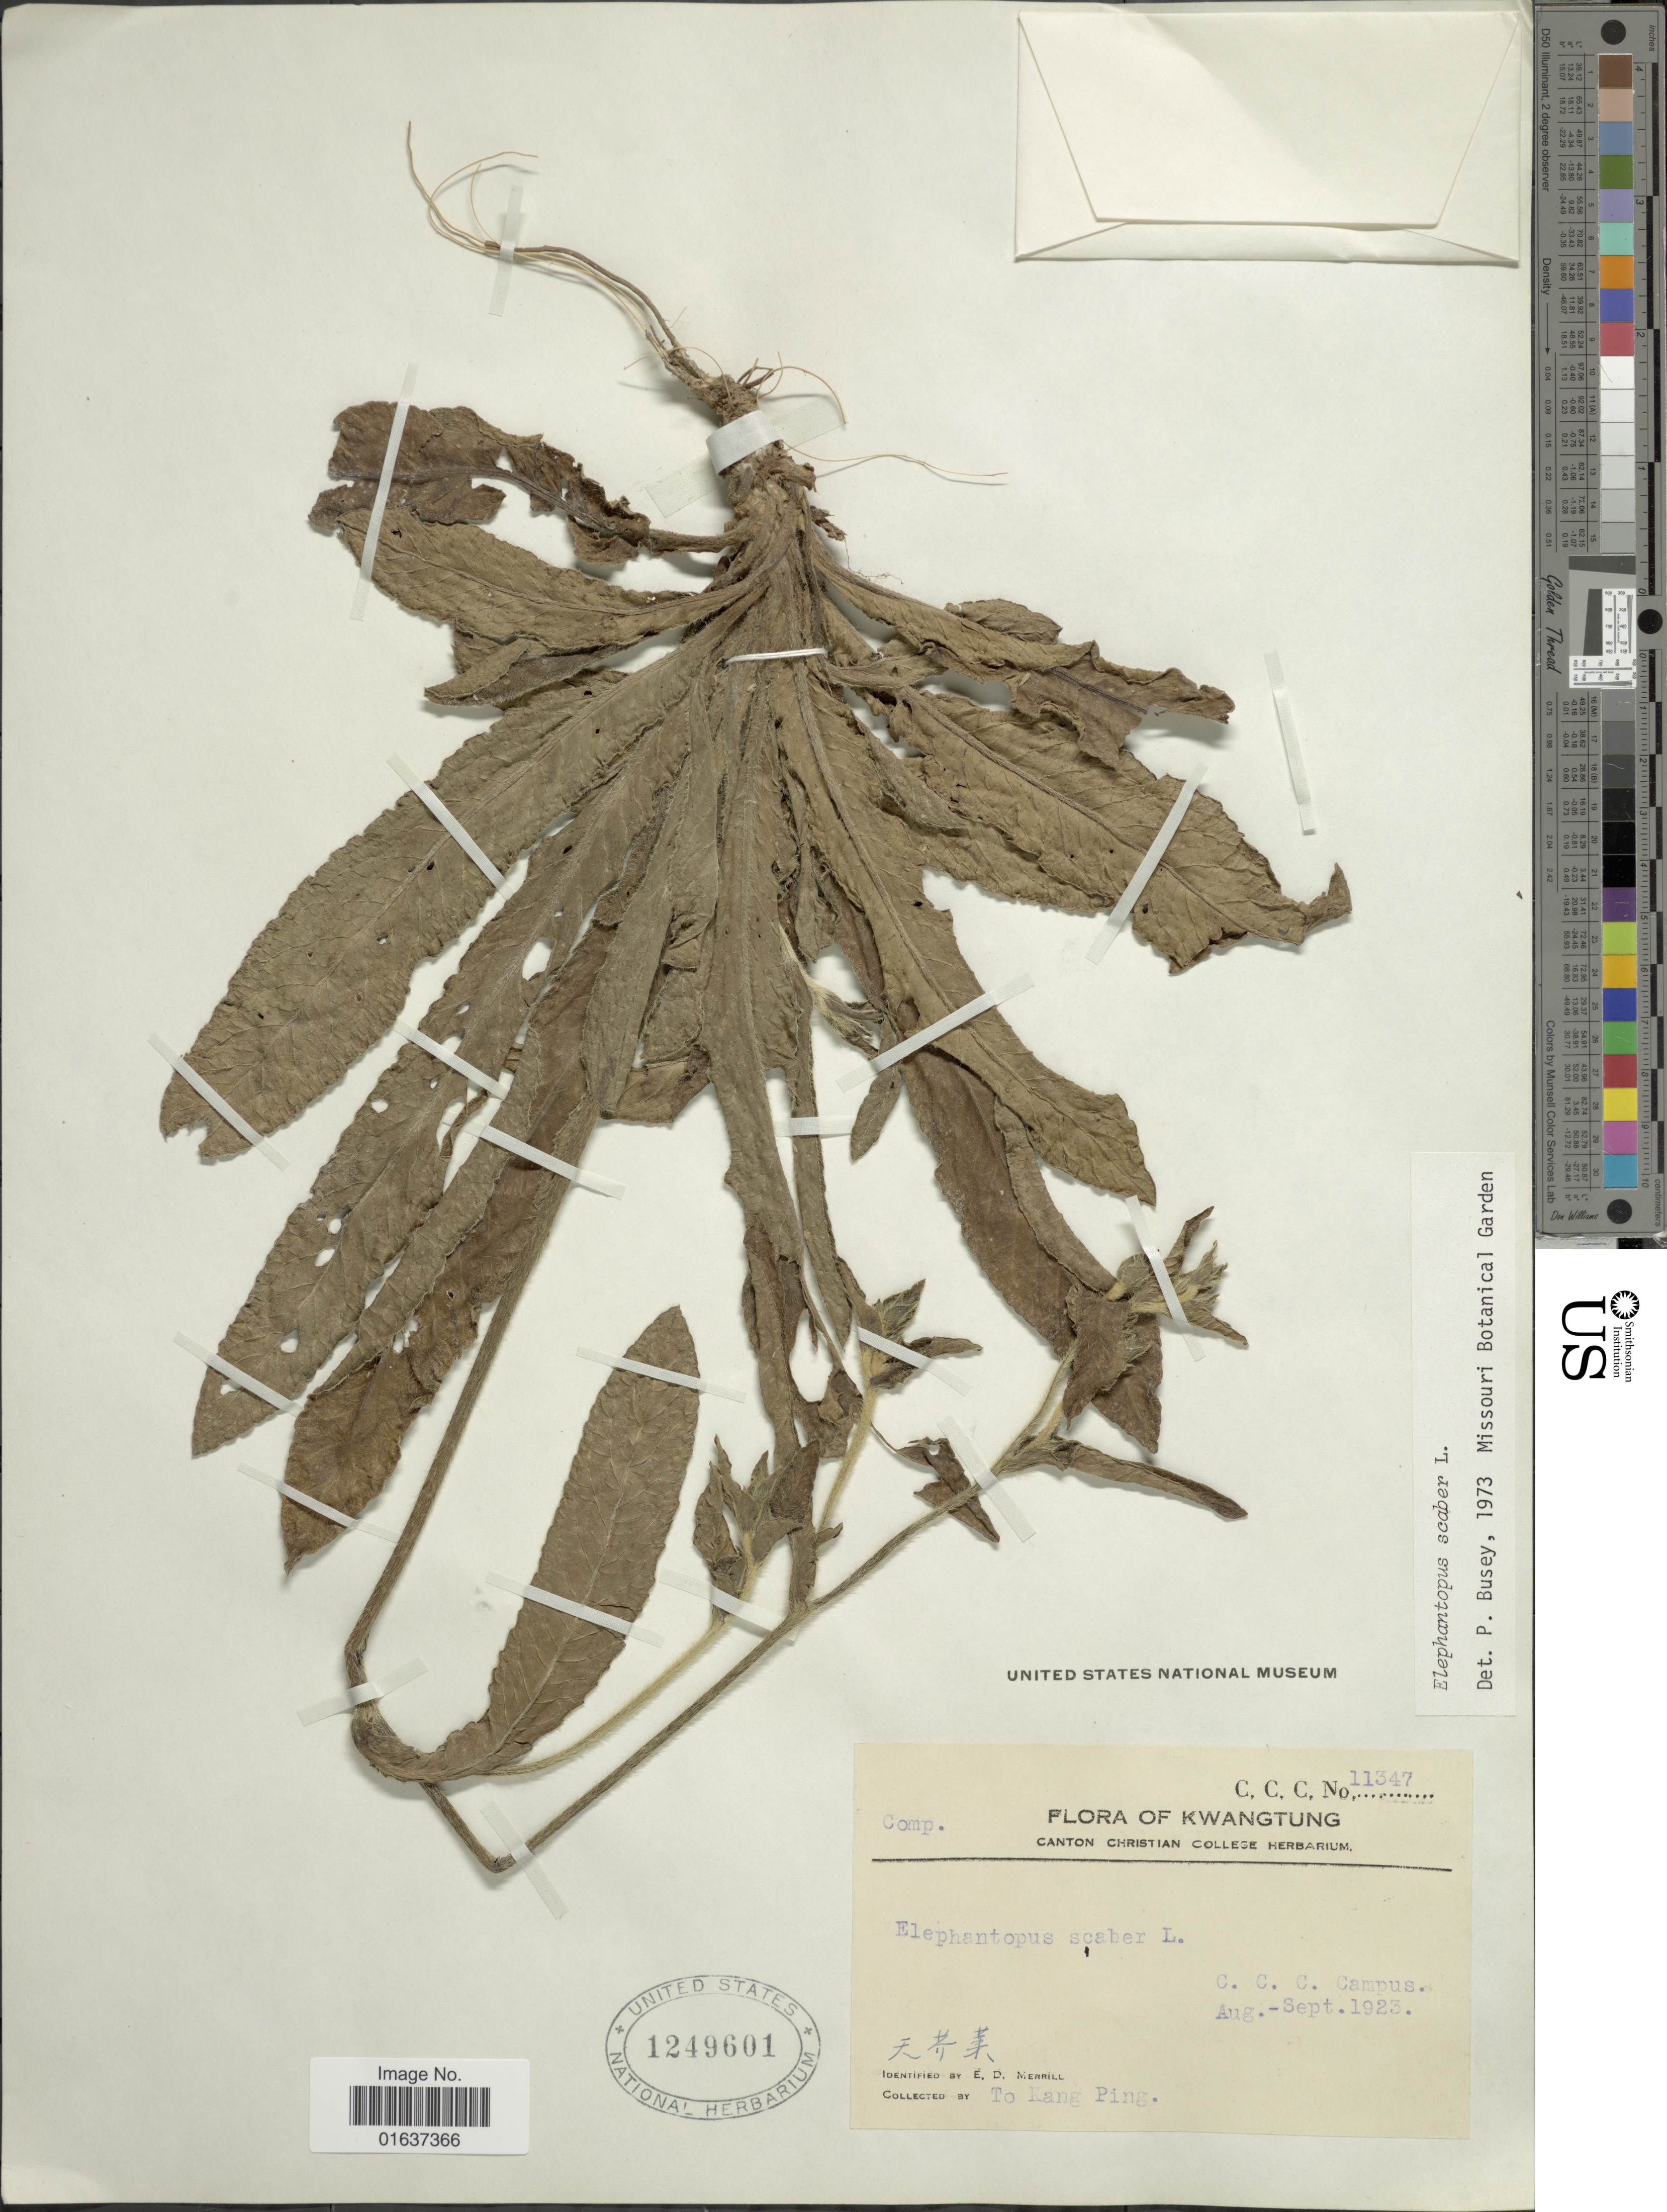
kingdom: Plantae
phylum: Tracheophyta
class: Magnoliopsida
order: Asterales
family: Asteraceae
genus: Elephantopus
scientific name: Elephantopus scaber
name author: L.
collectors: E. D. Merrill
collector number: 11347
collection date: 1923-08/1923-09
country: China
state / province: Guangdong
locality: C.C.C. Campus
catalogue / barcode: US 1249601